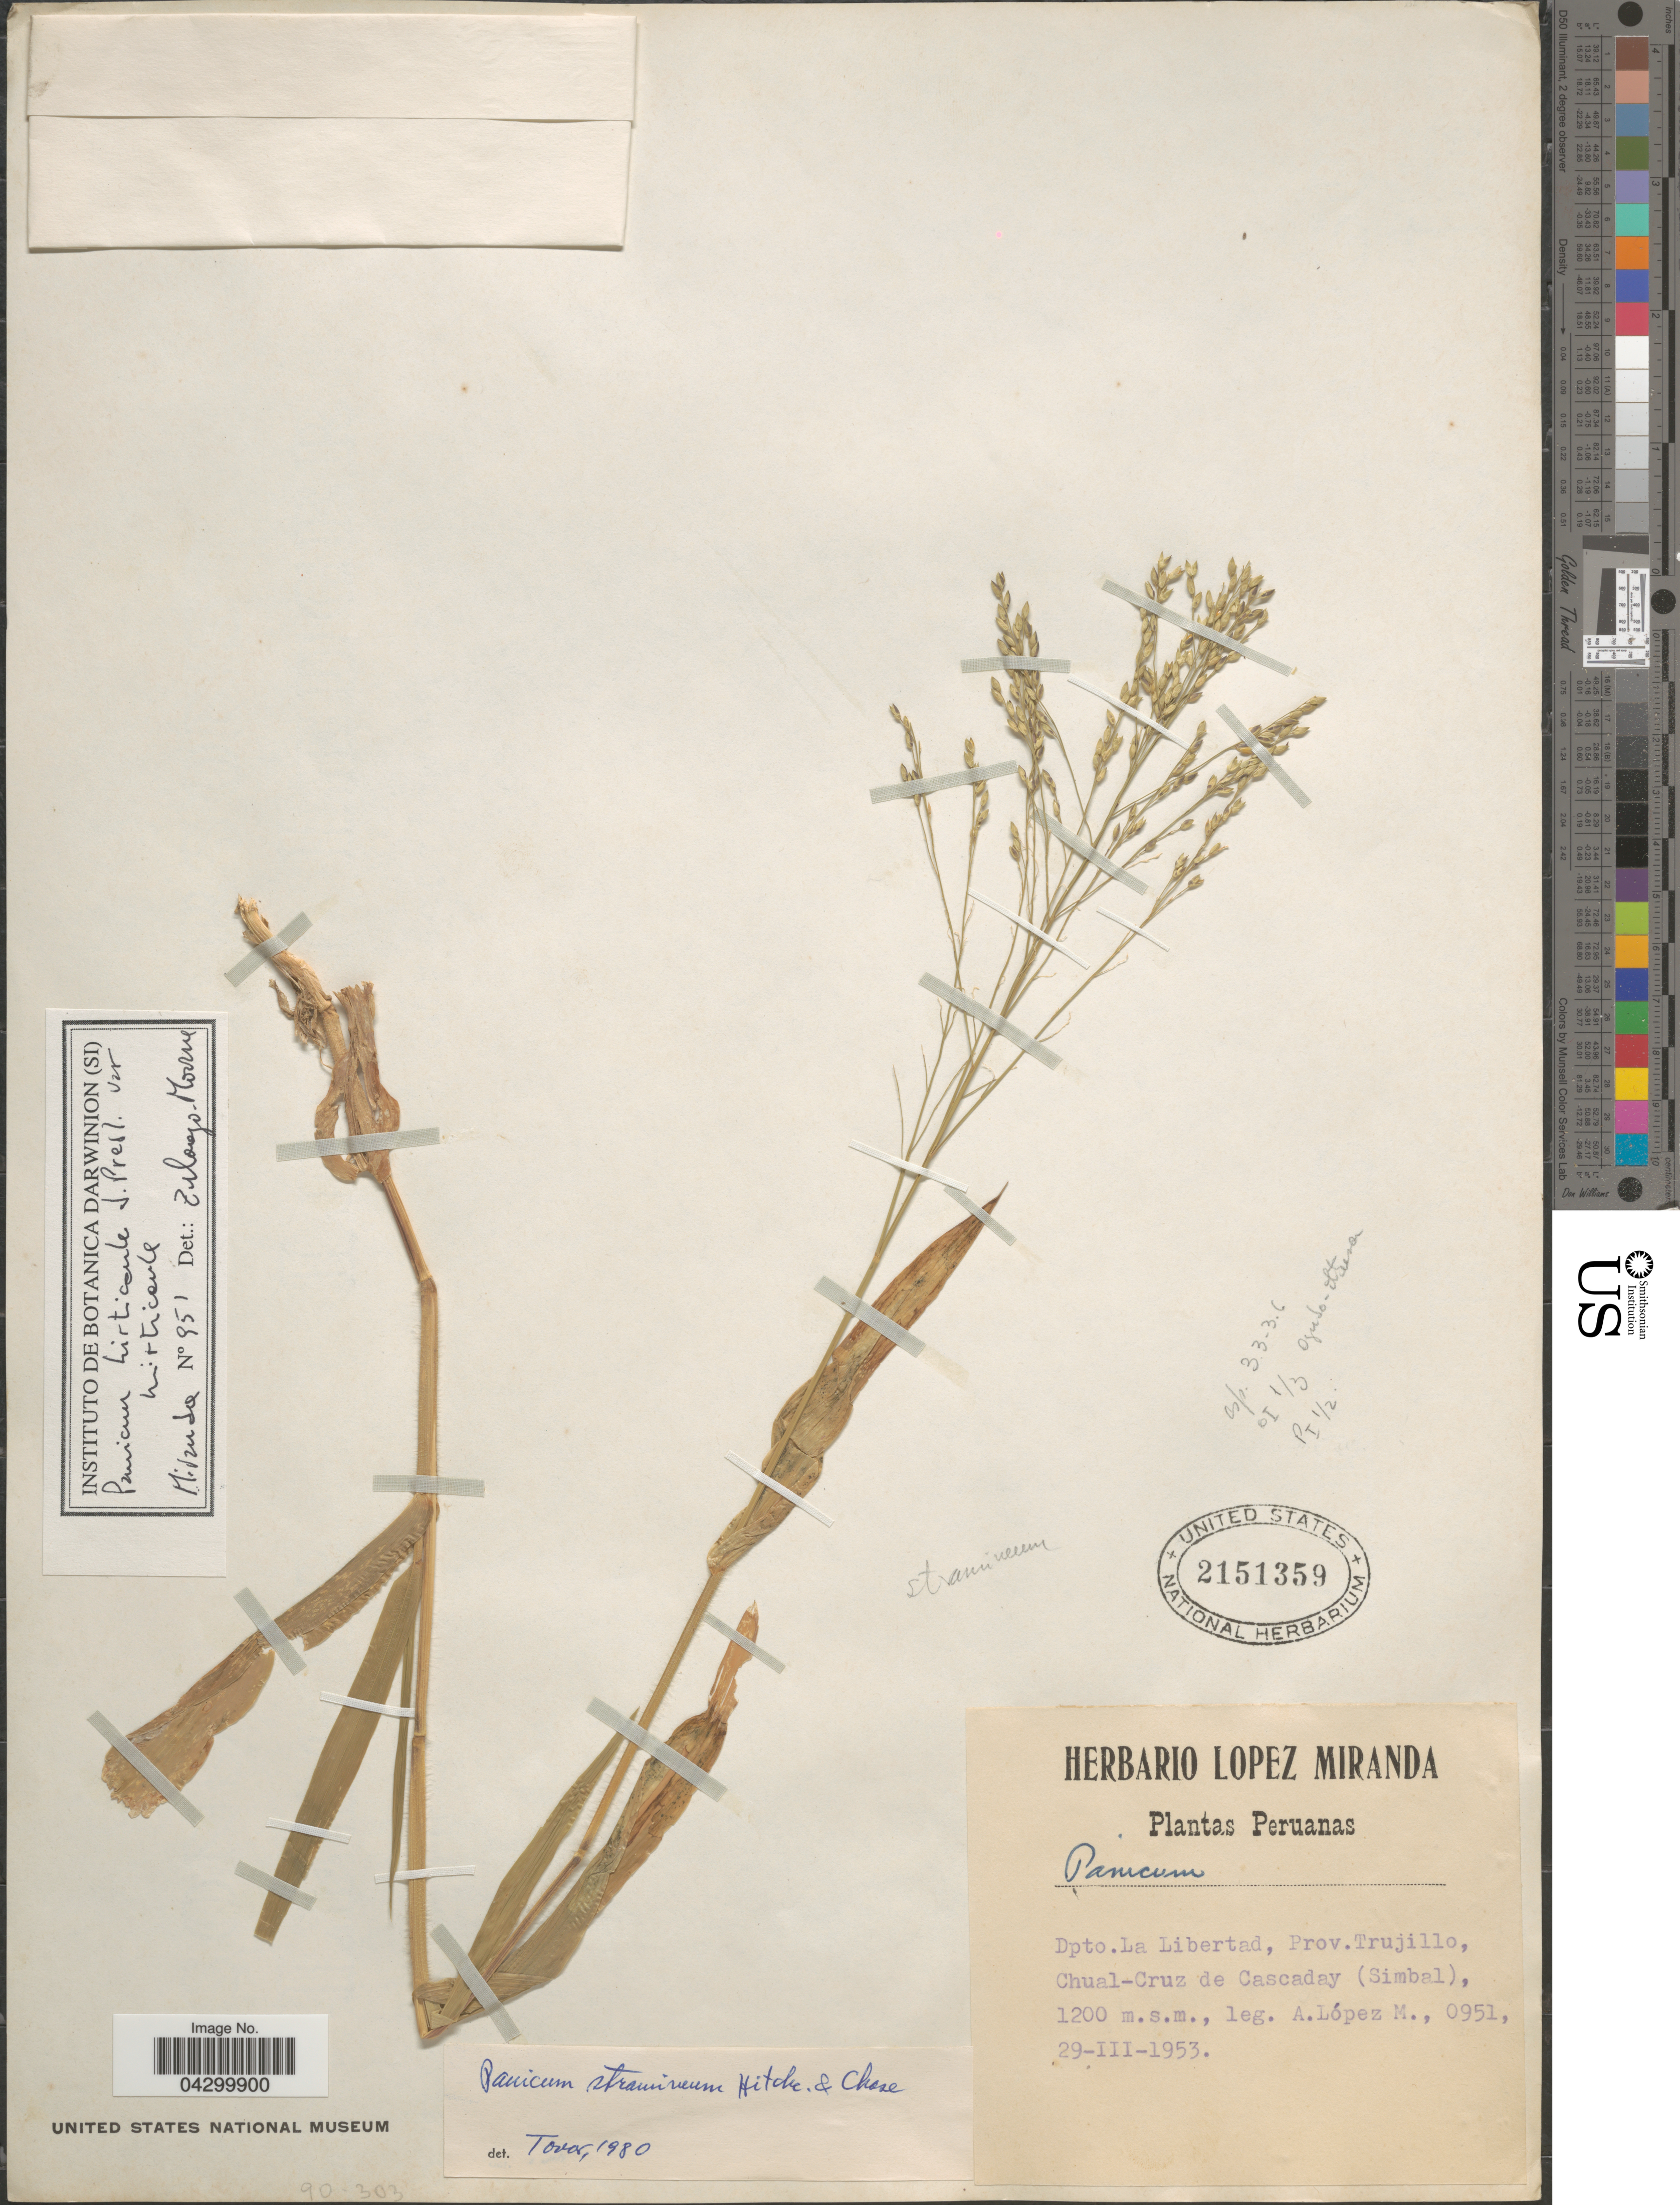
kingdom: Plantae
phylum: Tracheophyta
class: Liliopsida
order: Poales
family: Poaceae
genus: Panicum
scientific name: Panicum hirticaule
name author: J. Presl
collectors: A. López M.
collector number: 0951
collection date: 1953-03-29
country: Peru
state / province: La Libertad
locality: Dpto. La Libertad, Prov. Trujillo, Chual-Cruz de Cascaday (Simbal).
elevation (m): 1200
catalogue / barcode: US 2151359